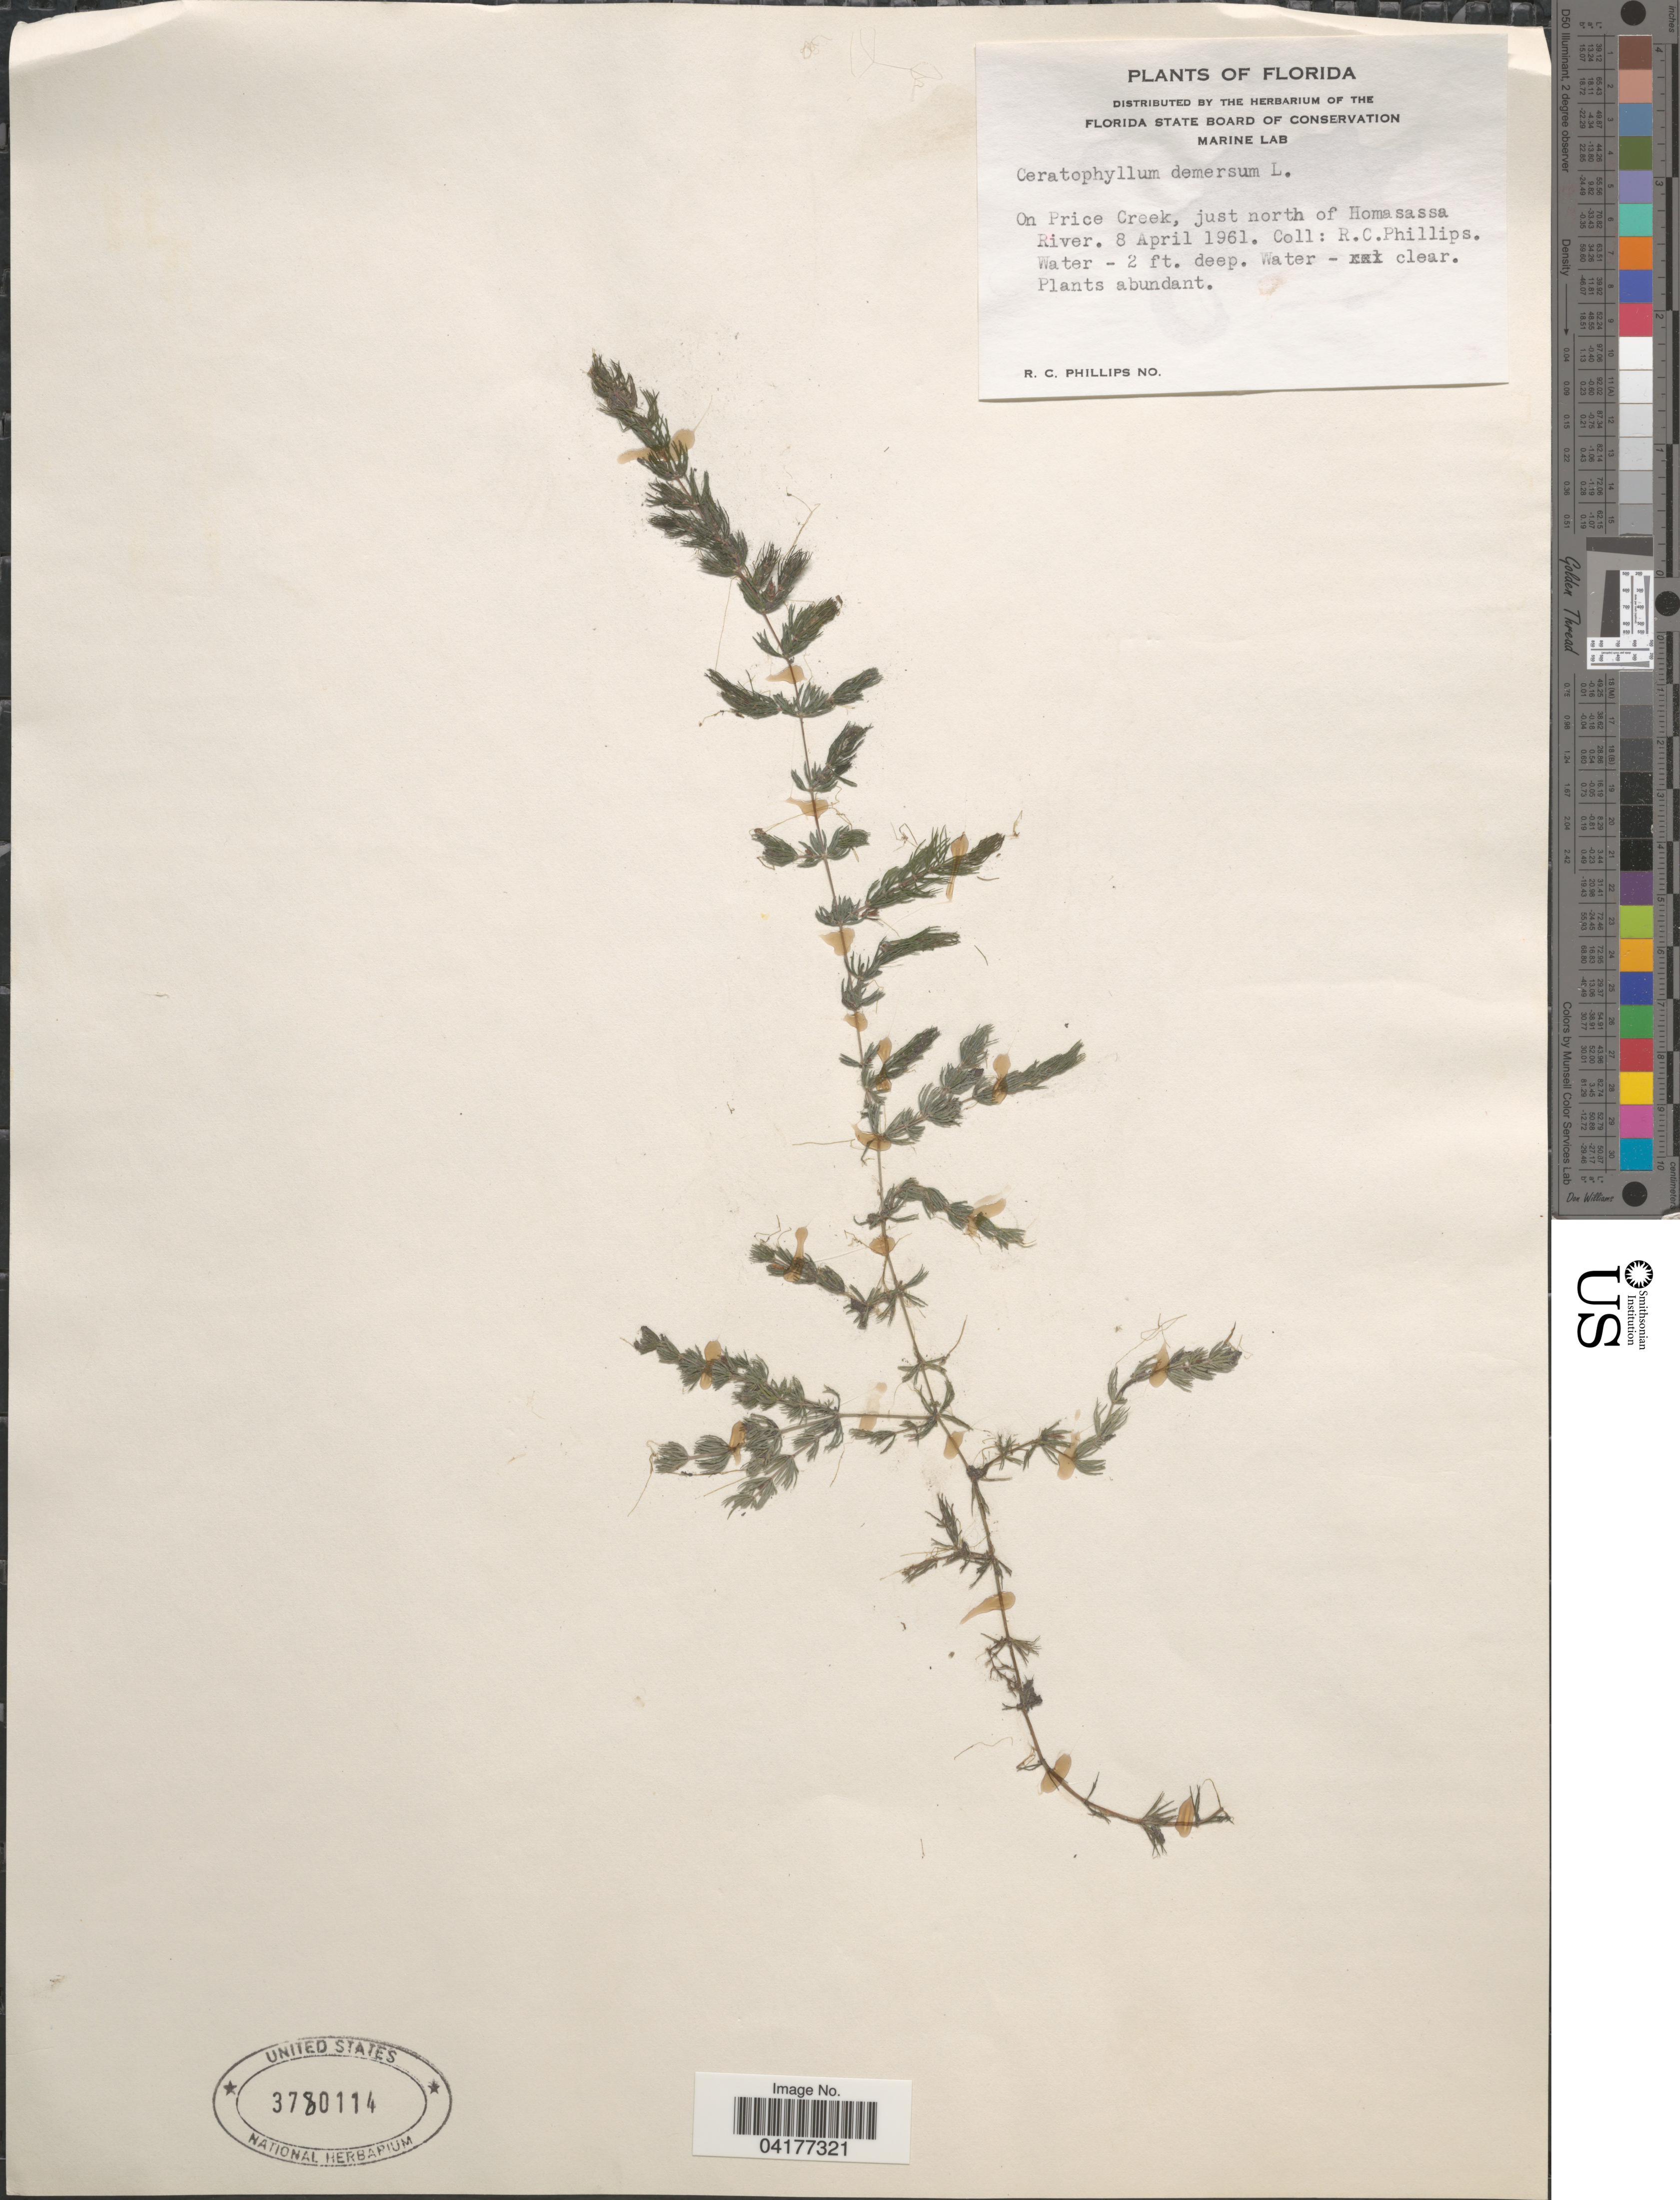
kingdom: Plantae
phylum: Tracheophyta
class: Magnoliopsida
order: Ceratophyllales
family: Ceratophyllaceae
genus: Ceratophyllum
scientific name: Ceratophyllum demersum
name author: L.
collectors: R. C. Phillips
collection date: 1961-04-08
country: United States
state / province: Florida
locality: On Price Creek, just north of Homasassa River.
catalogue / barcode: US 3780114